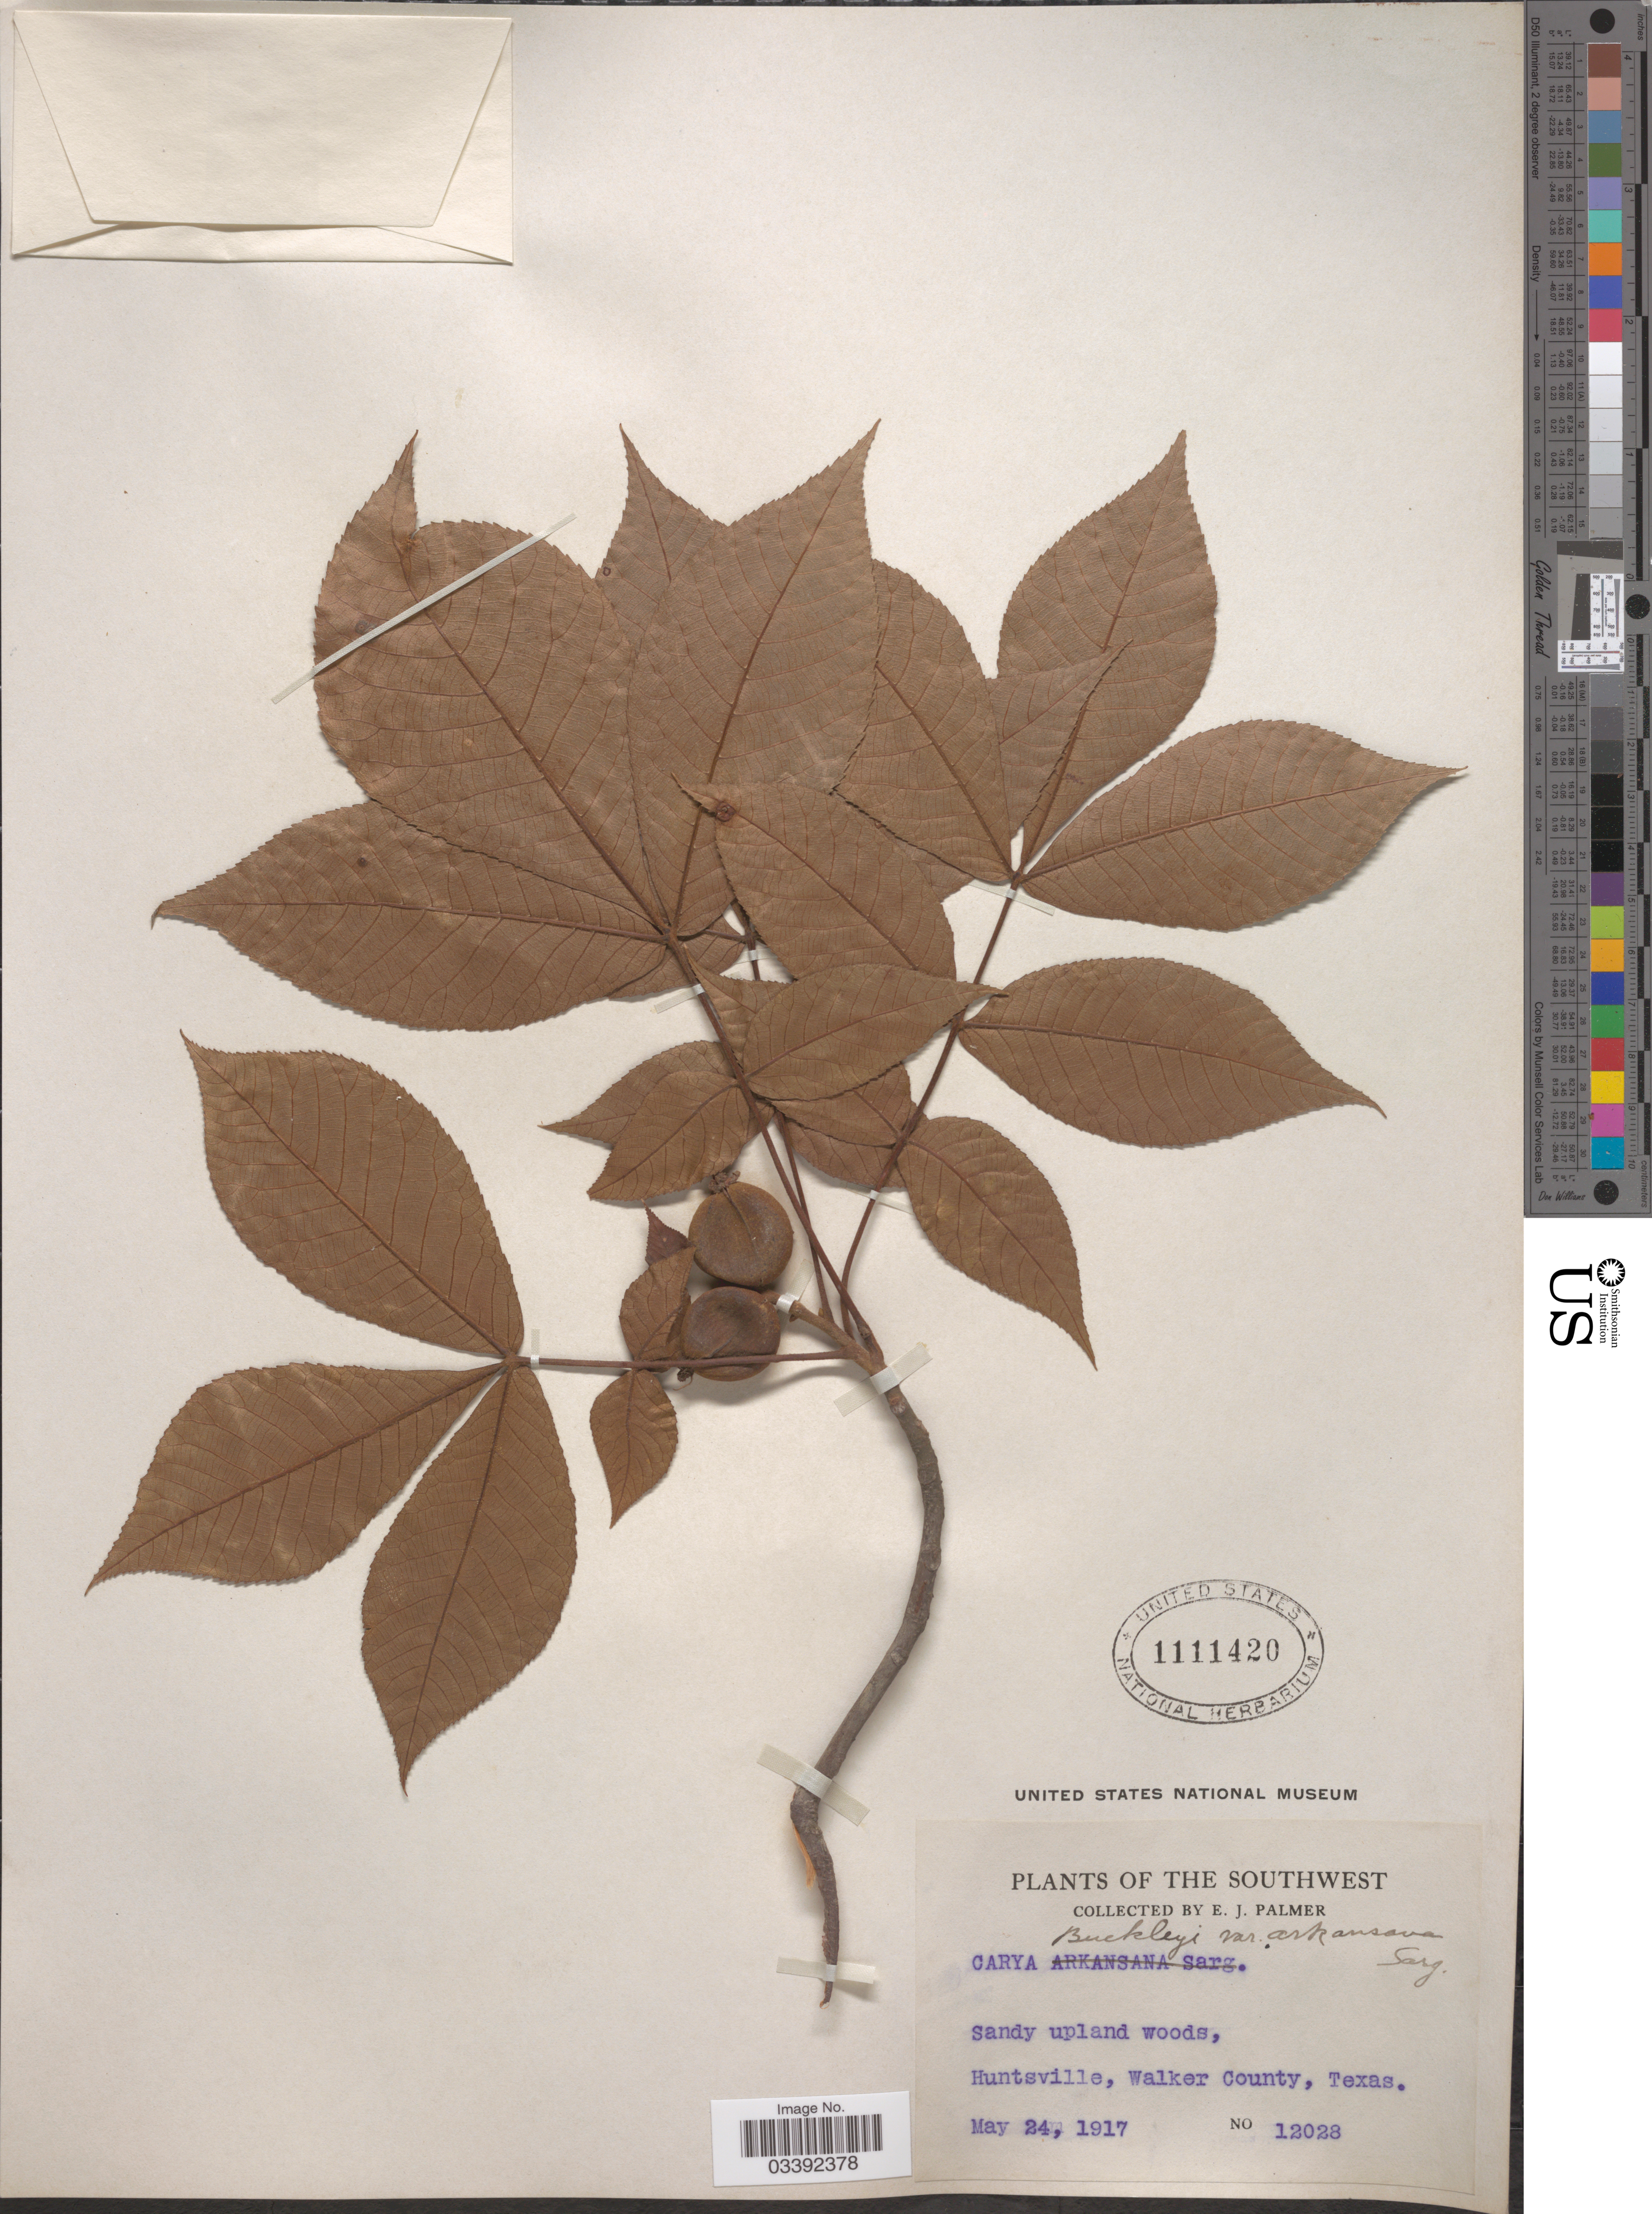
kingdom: Plantae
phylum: Tracheophyta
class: Magnoliopsida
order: Fagales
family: Juglandaceae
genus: Carya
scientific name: Carya texana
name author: Buckley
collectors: E. J. Palmer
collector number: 12028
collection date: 1917-05-24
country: United States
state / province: Texas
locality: The Southwest. Huntsville, Walker County.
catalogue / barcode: US 1111420